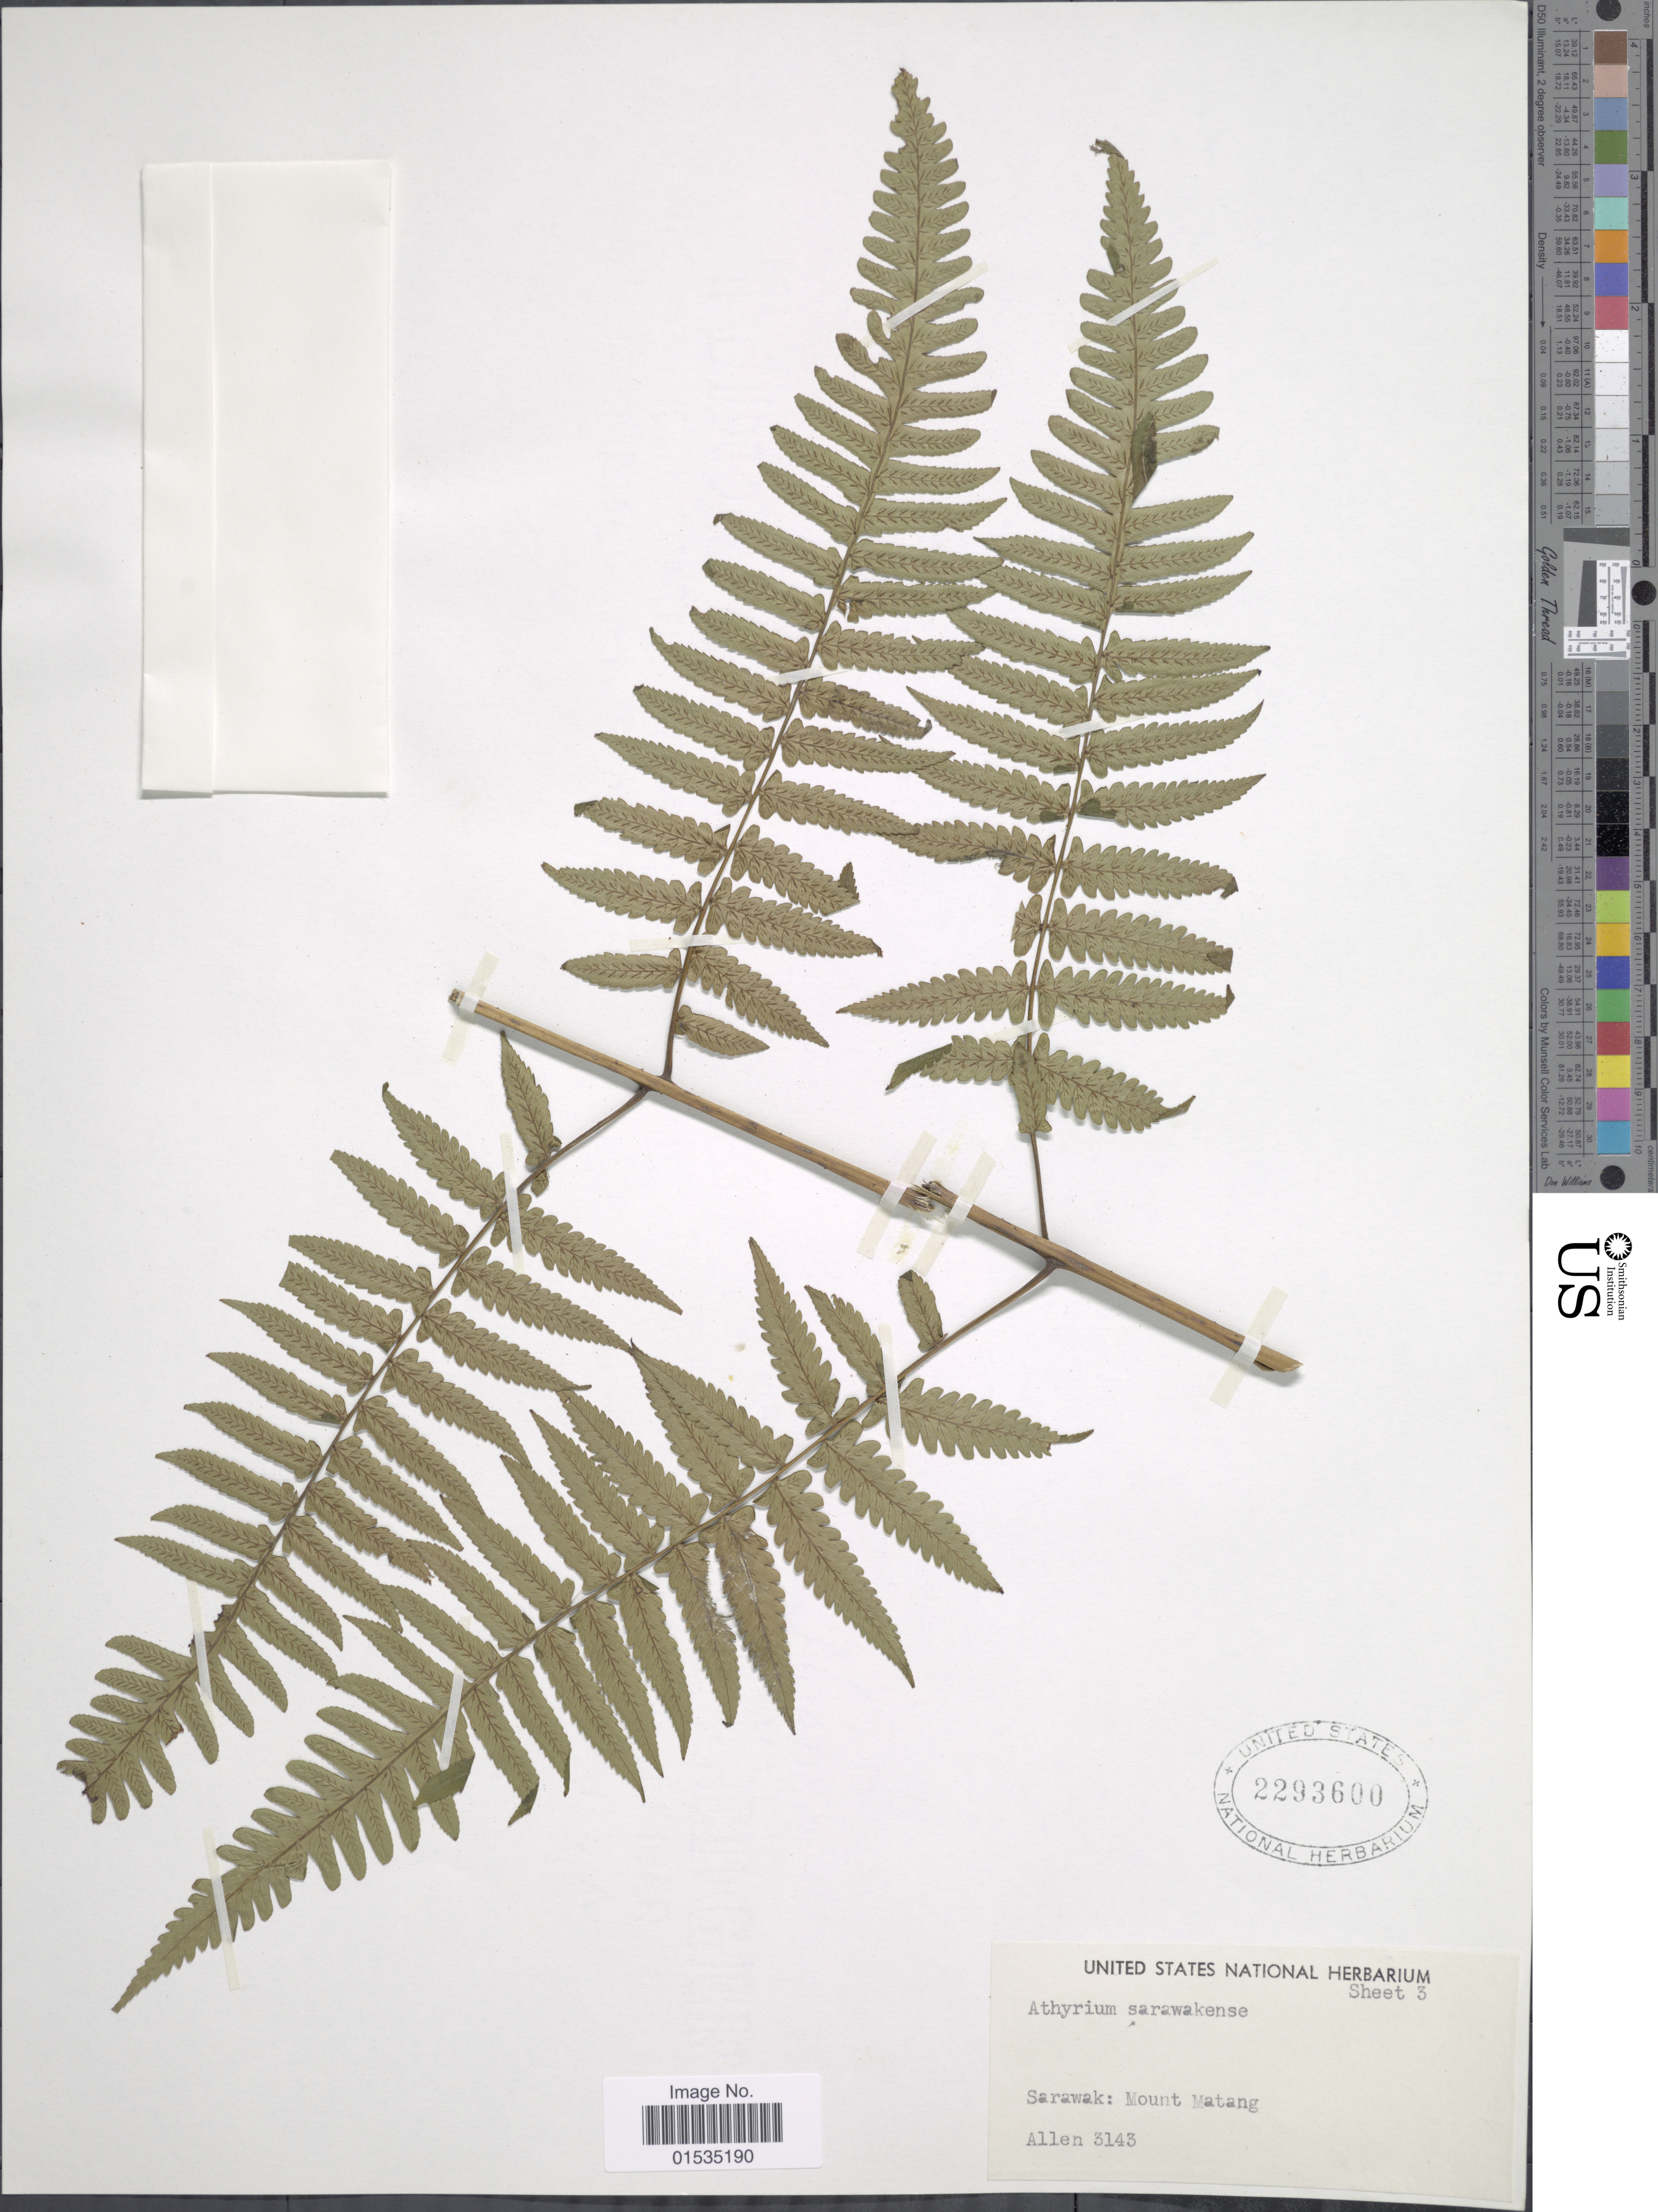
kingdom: Plantae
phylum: Tracheophyta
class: Polypodiopsida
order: Polypodiales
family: Athyriaceae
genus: Diplazium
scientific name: Diplazium sarawakense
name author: (Copel.) C. Chr.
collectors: -- Allen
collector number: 3143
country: Malaysia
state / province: Sarawak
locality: Mount Matang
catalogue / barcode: US 2293600